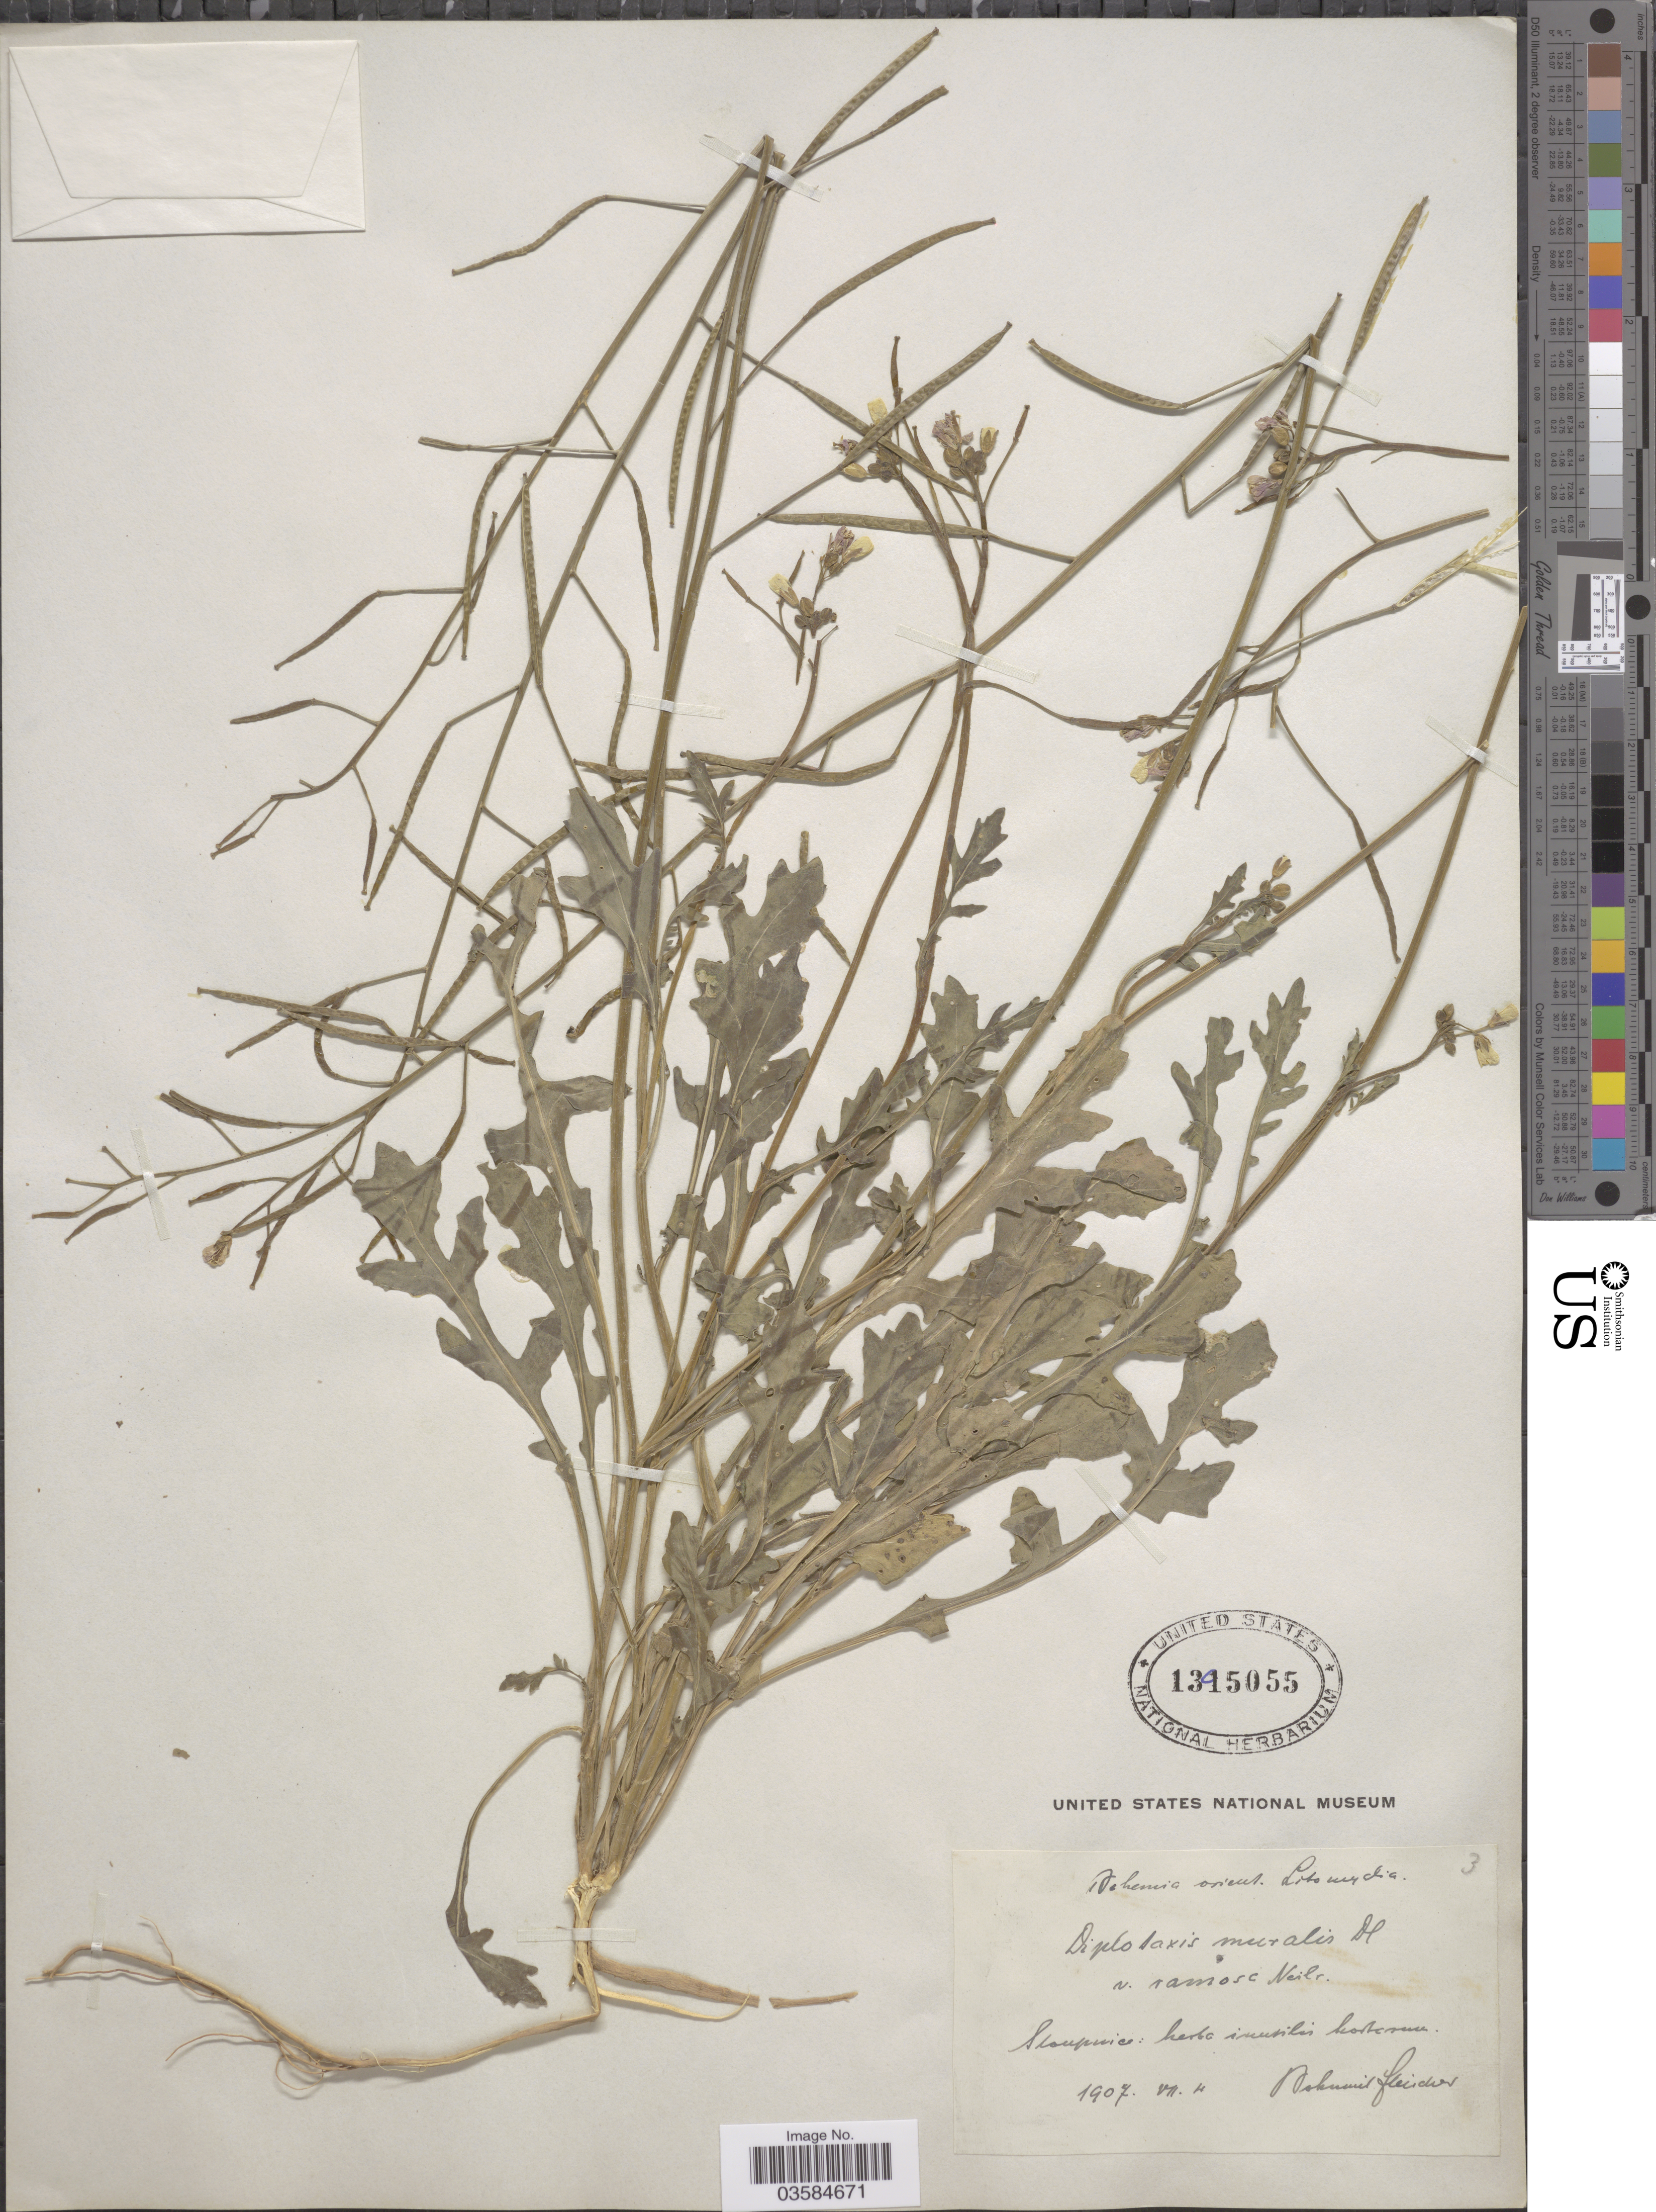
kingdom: Plantae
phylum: Tracheophyta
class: Magnoliopsida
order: Brassicales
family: Brassicaceae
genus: Diplotaxis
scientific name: Diplotaxis muralis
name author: (L.) DC.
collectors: B. Fleischer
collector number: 3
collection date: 1907-07-04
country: Czechia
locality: Bohemia orient. Lito [illegible text]. Stan[illegible text]: herba [illegible text].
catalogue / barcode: US 1395055